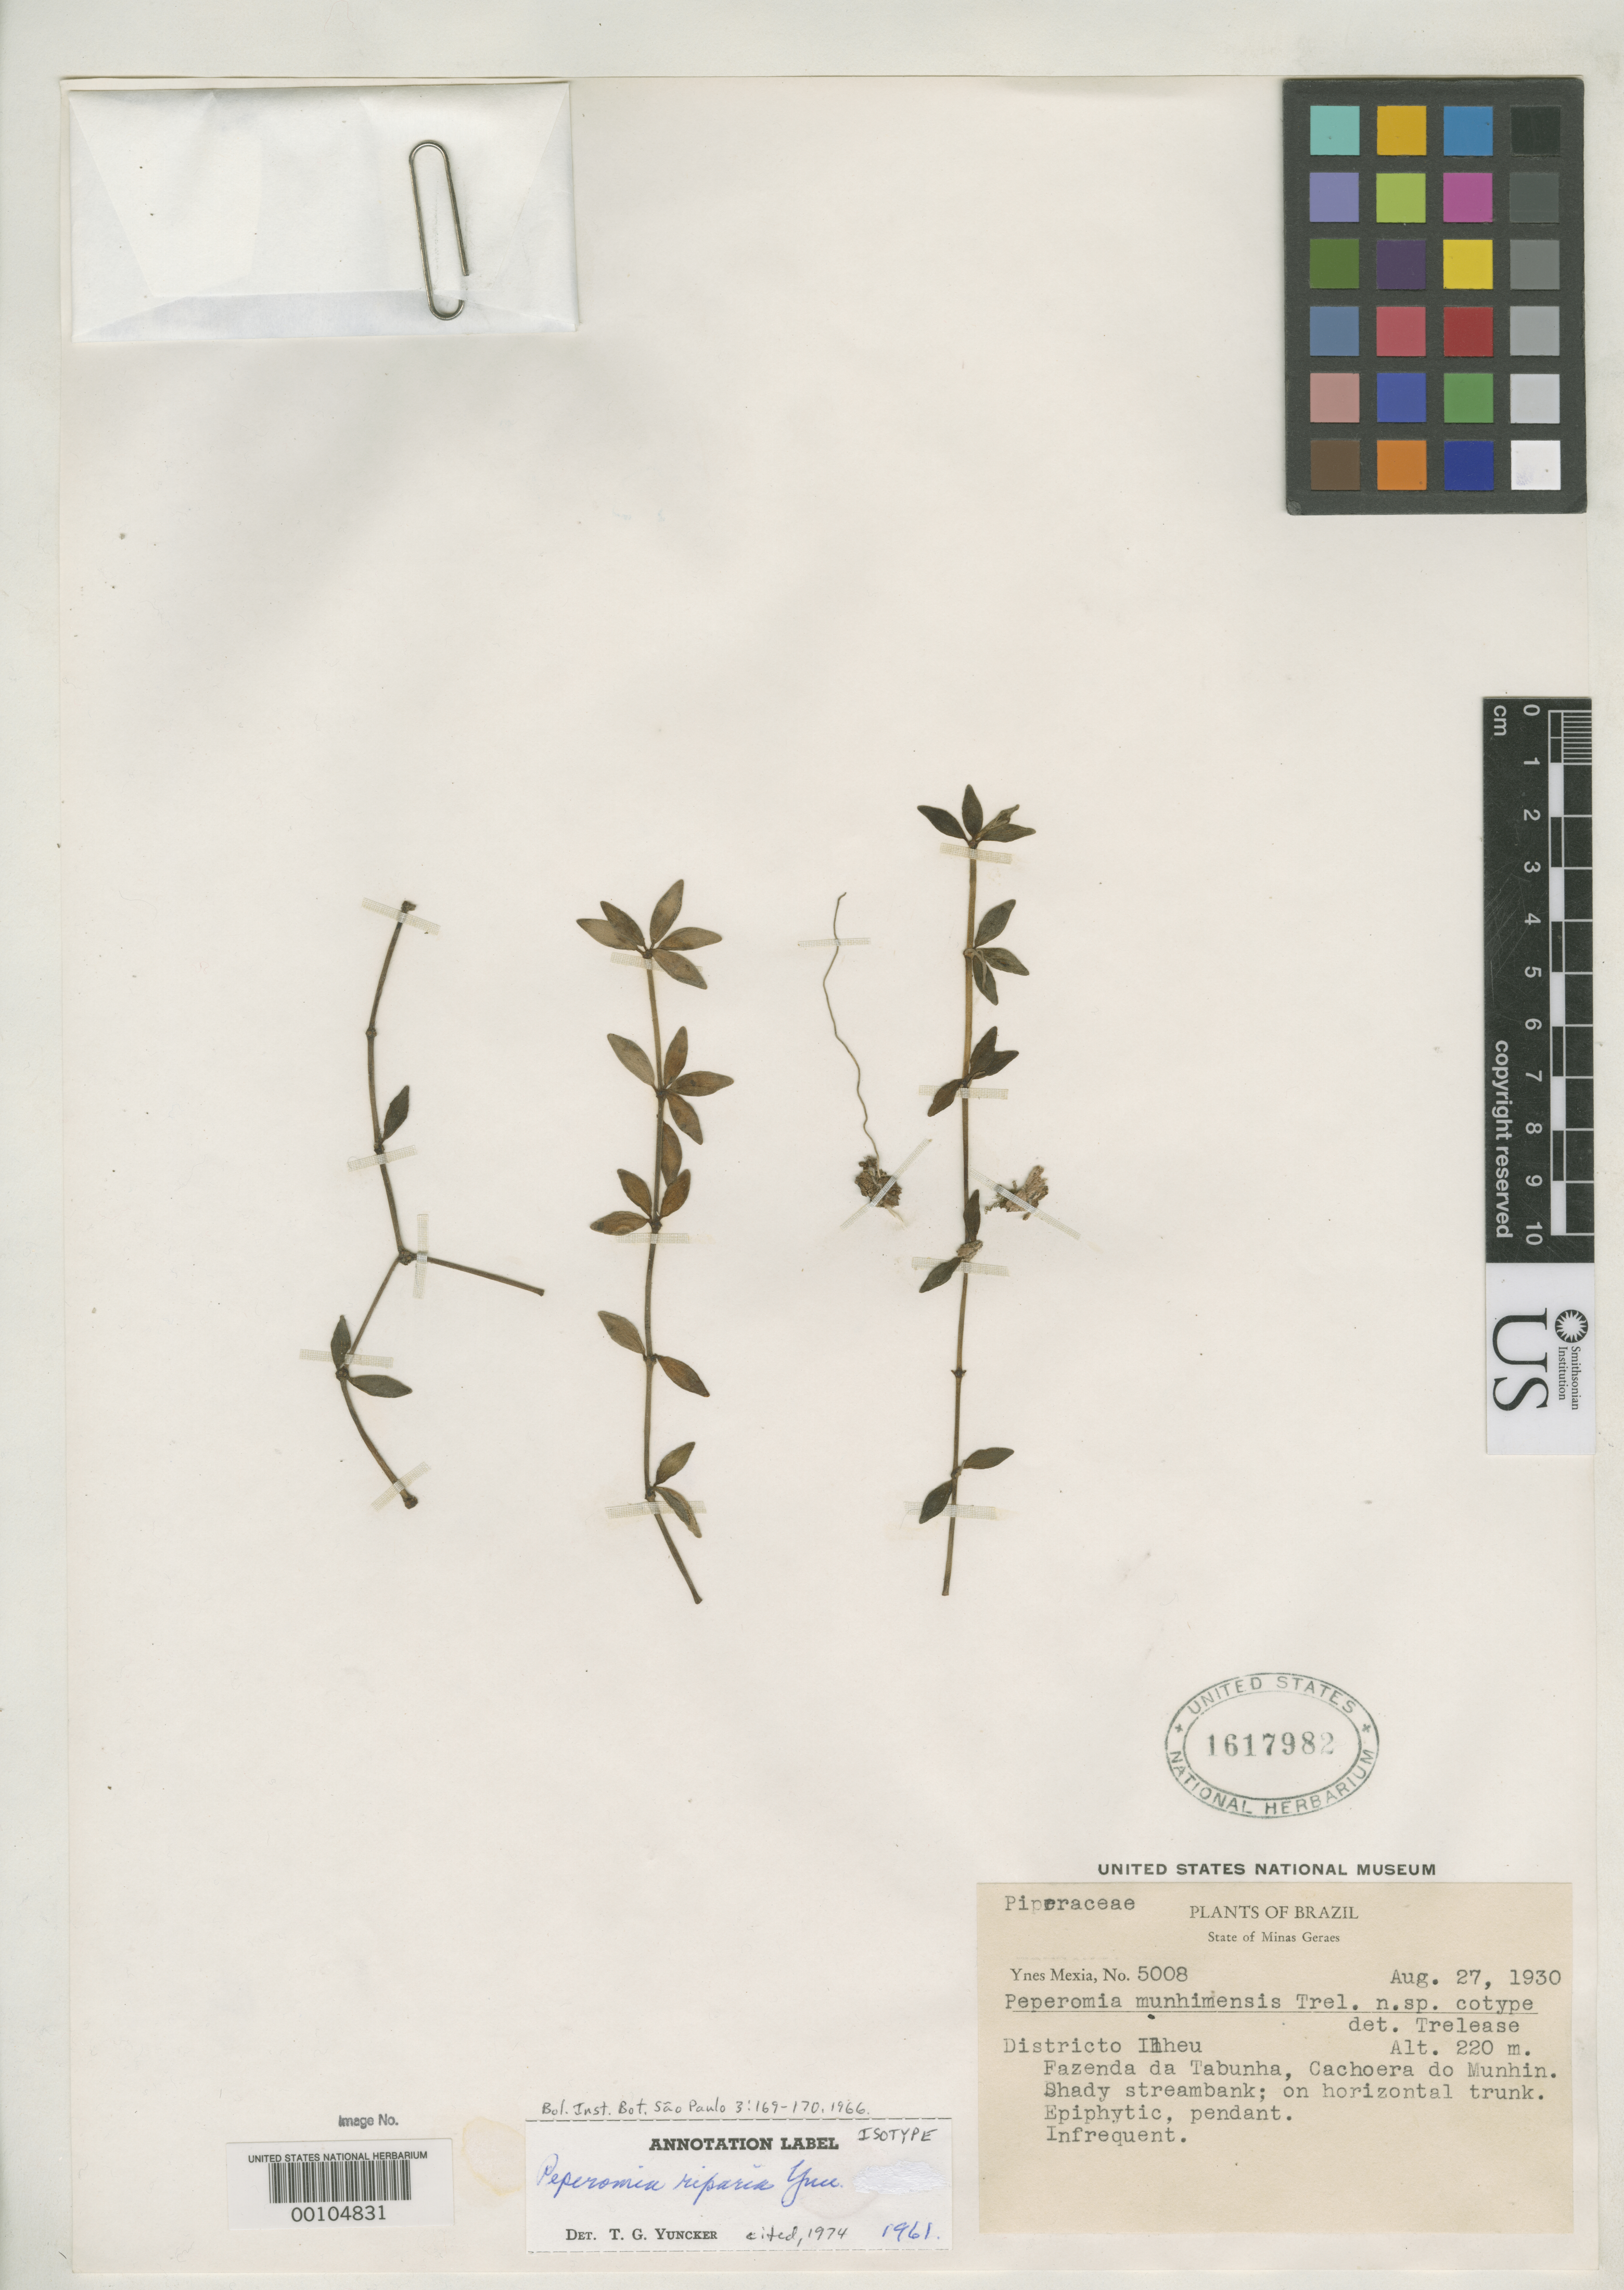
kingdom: Plantae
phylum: Tracheophyta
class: Magnoliopsida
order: Piperales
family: Piperaceae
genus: Peperomia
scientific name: Peperomia riparia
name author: Yunck.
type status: Isotype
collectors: Y. Mexia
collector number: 5008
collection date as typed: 27 Aug 1930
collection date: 1930-08-27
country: Brazil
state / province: Minas Gerais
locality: Ilheu, Cachoera do Munhin.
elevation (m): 220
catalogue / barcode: US 1617982